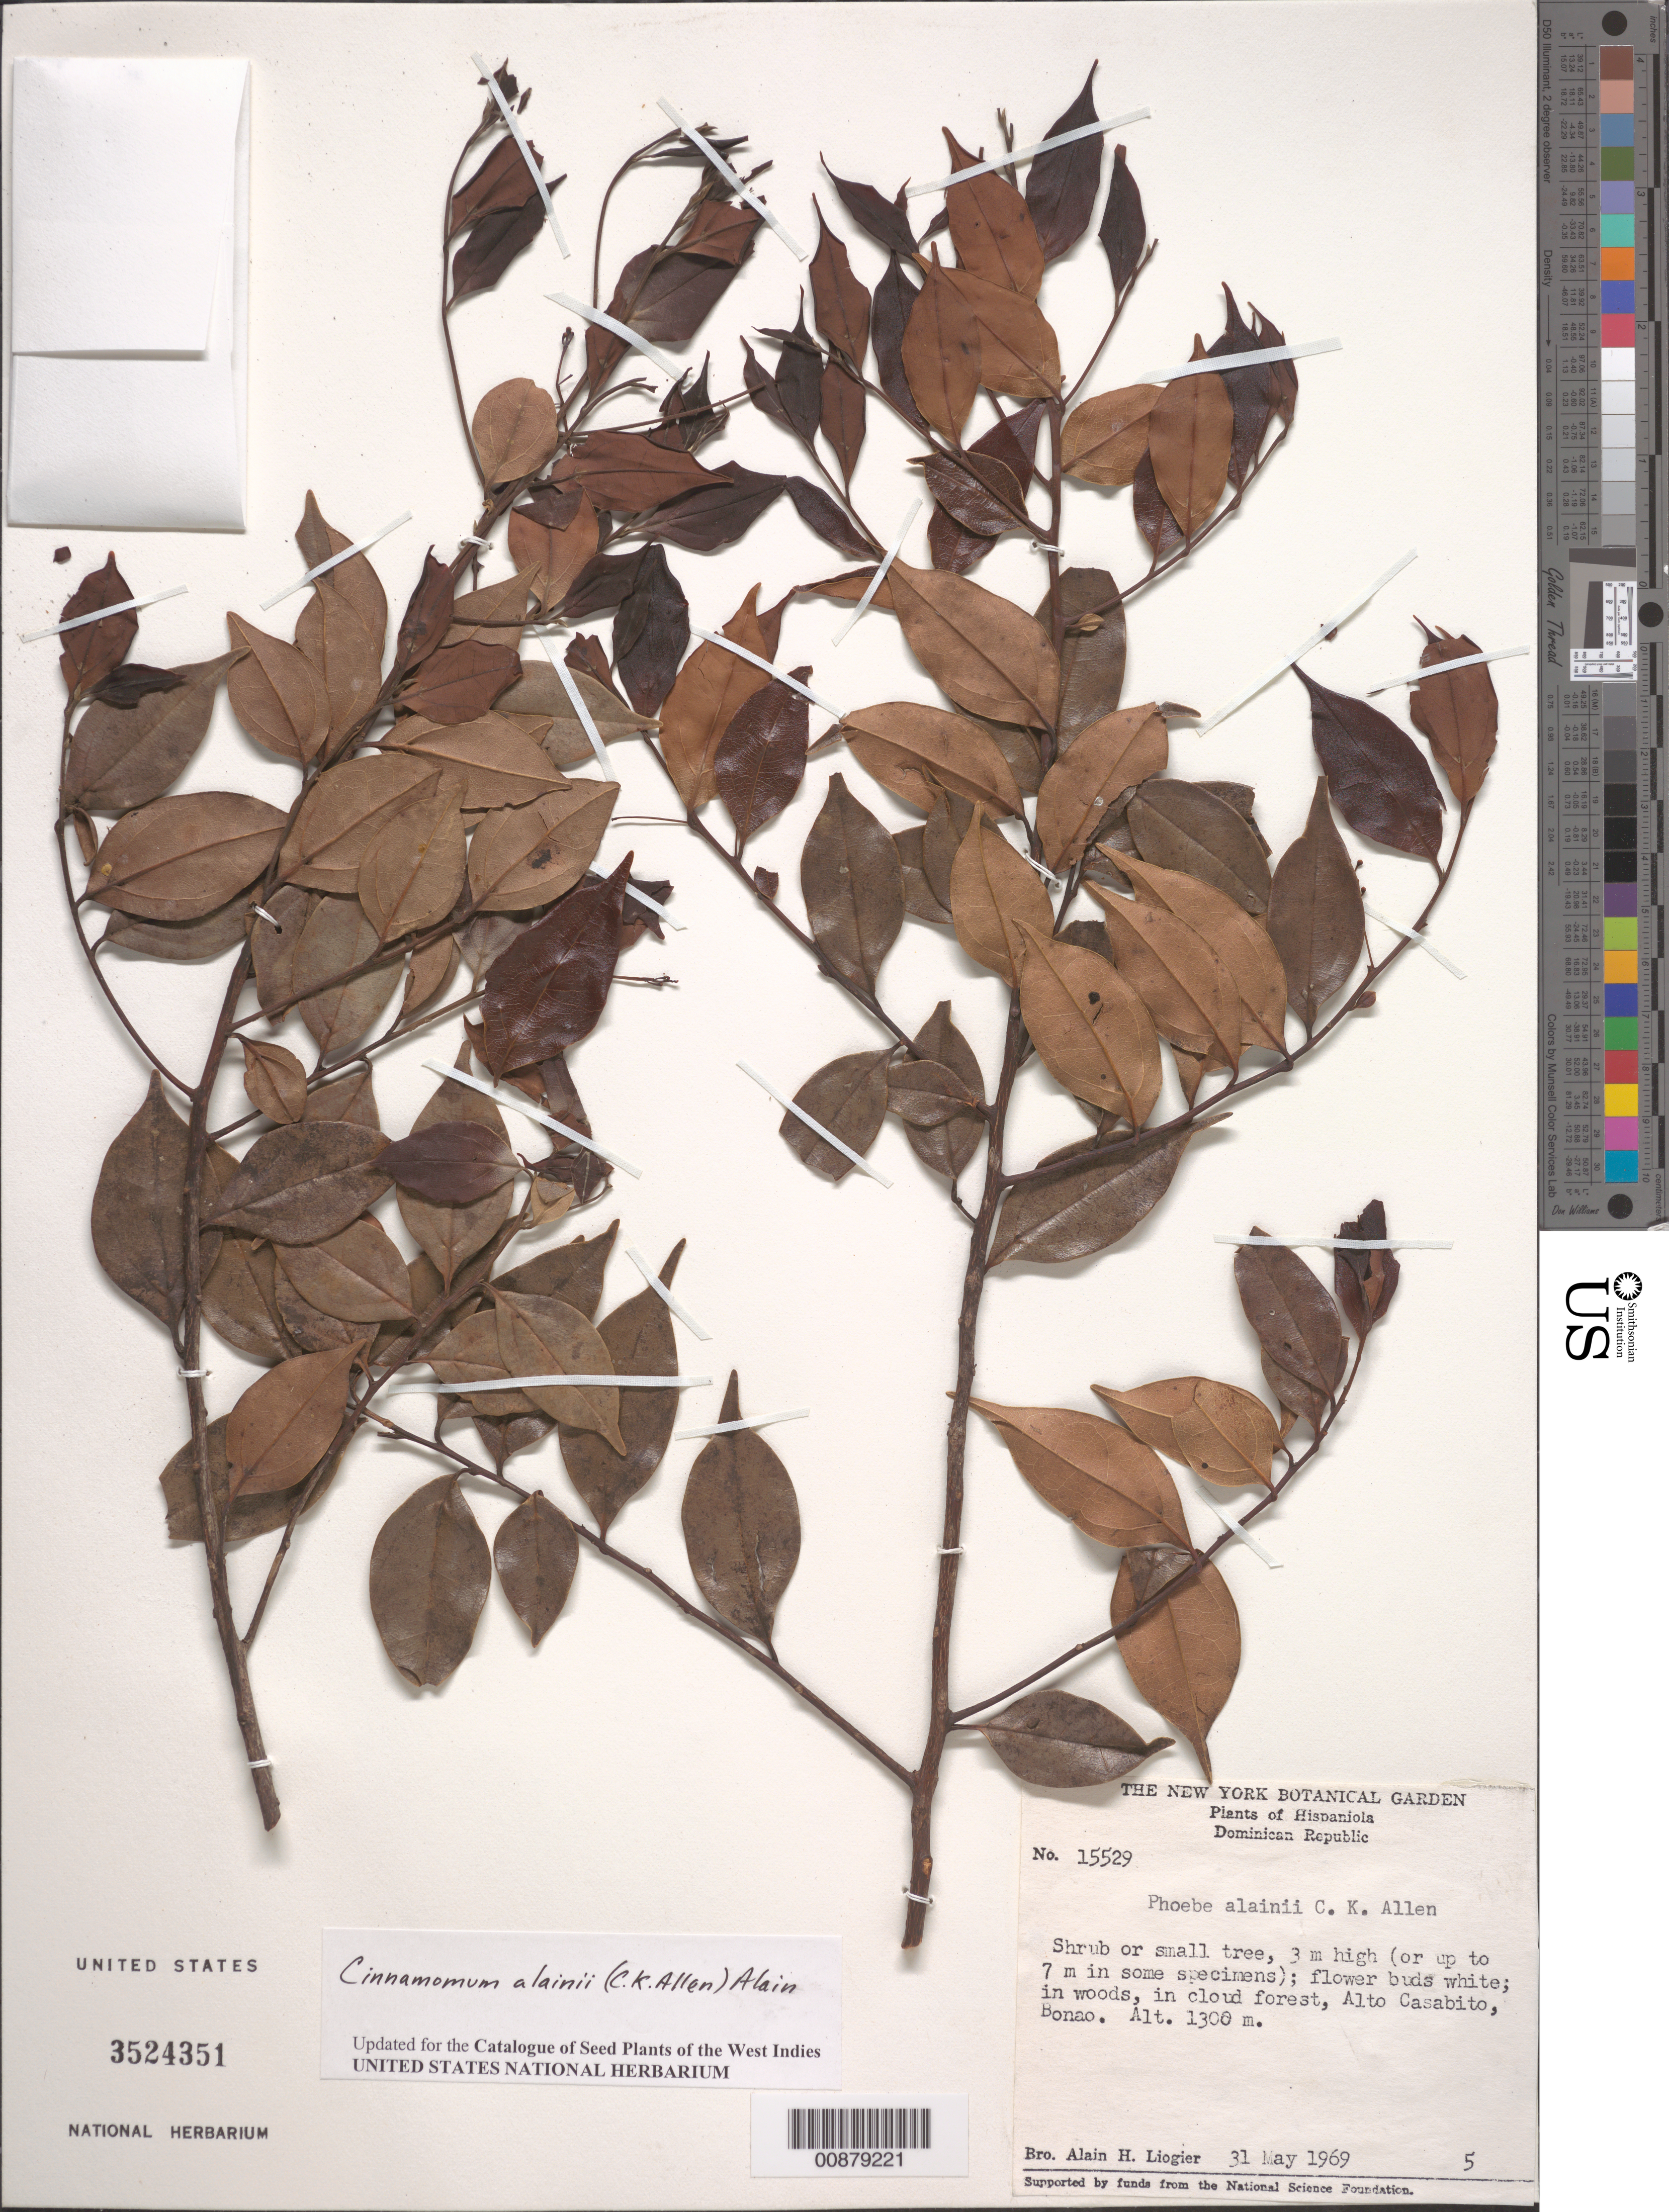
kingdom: Plantae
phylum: Tracheophyta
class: Magnoliopsida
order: Laurales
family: Lauraceae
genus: Cinnamomum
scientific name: Cinnamomum alainii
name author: (C.K. Allen) Alain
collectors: A. H. Liogier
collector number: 15529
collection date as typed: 31 May 1969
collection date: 1969-05-31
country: Dominican Republic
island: Hispaniola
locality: Alto Casabito, Bonao.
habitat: in woods in cloud forest.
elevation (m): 1300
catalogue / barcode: US 3524351